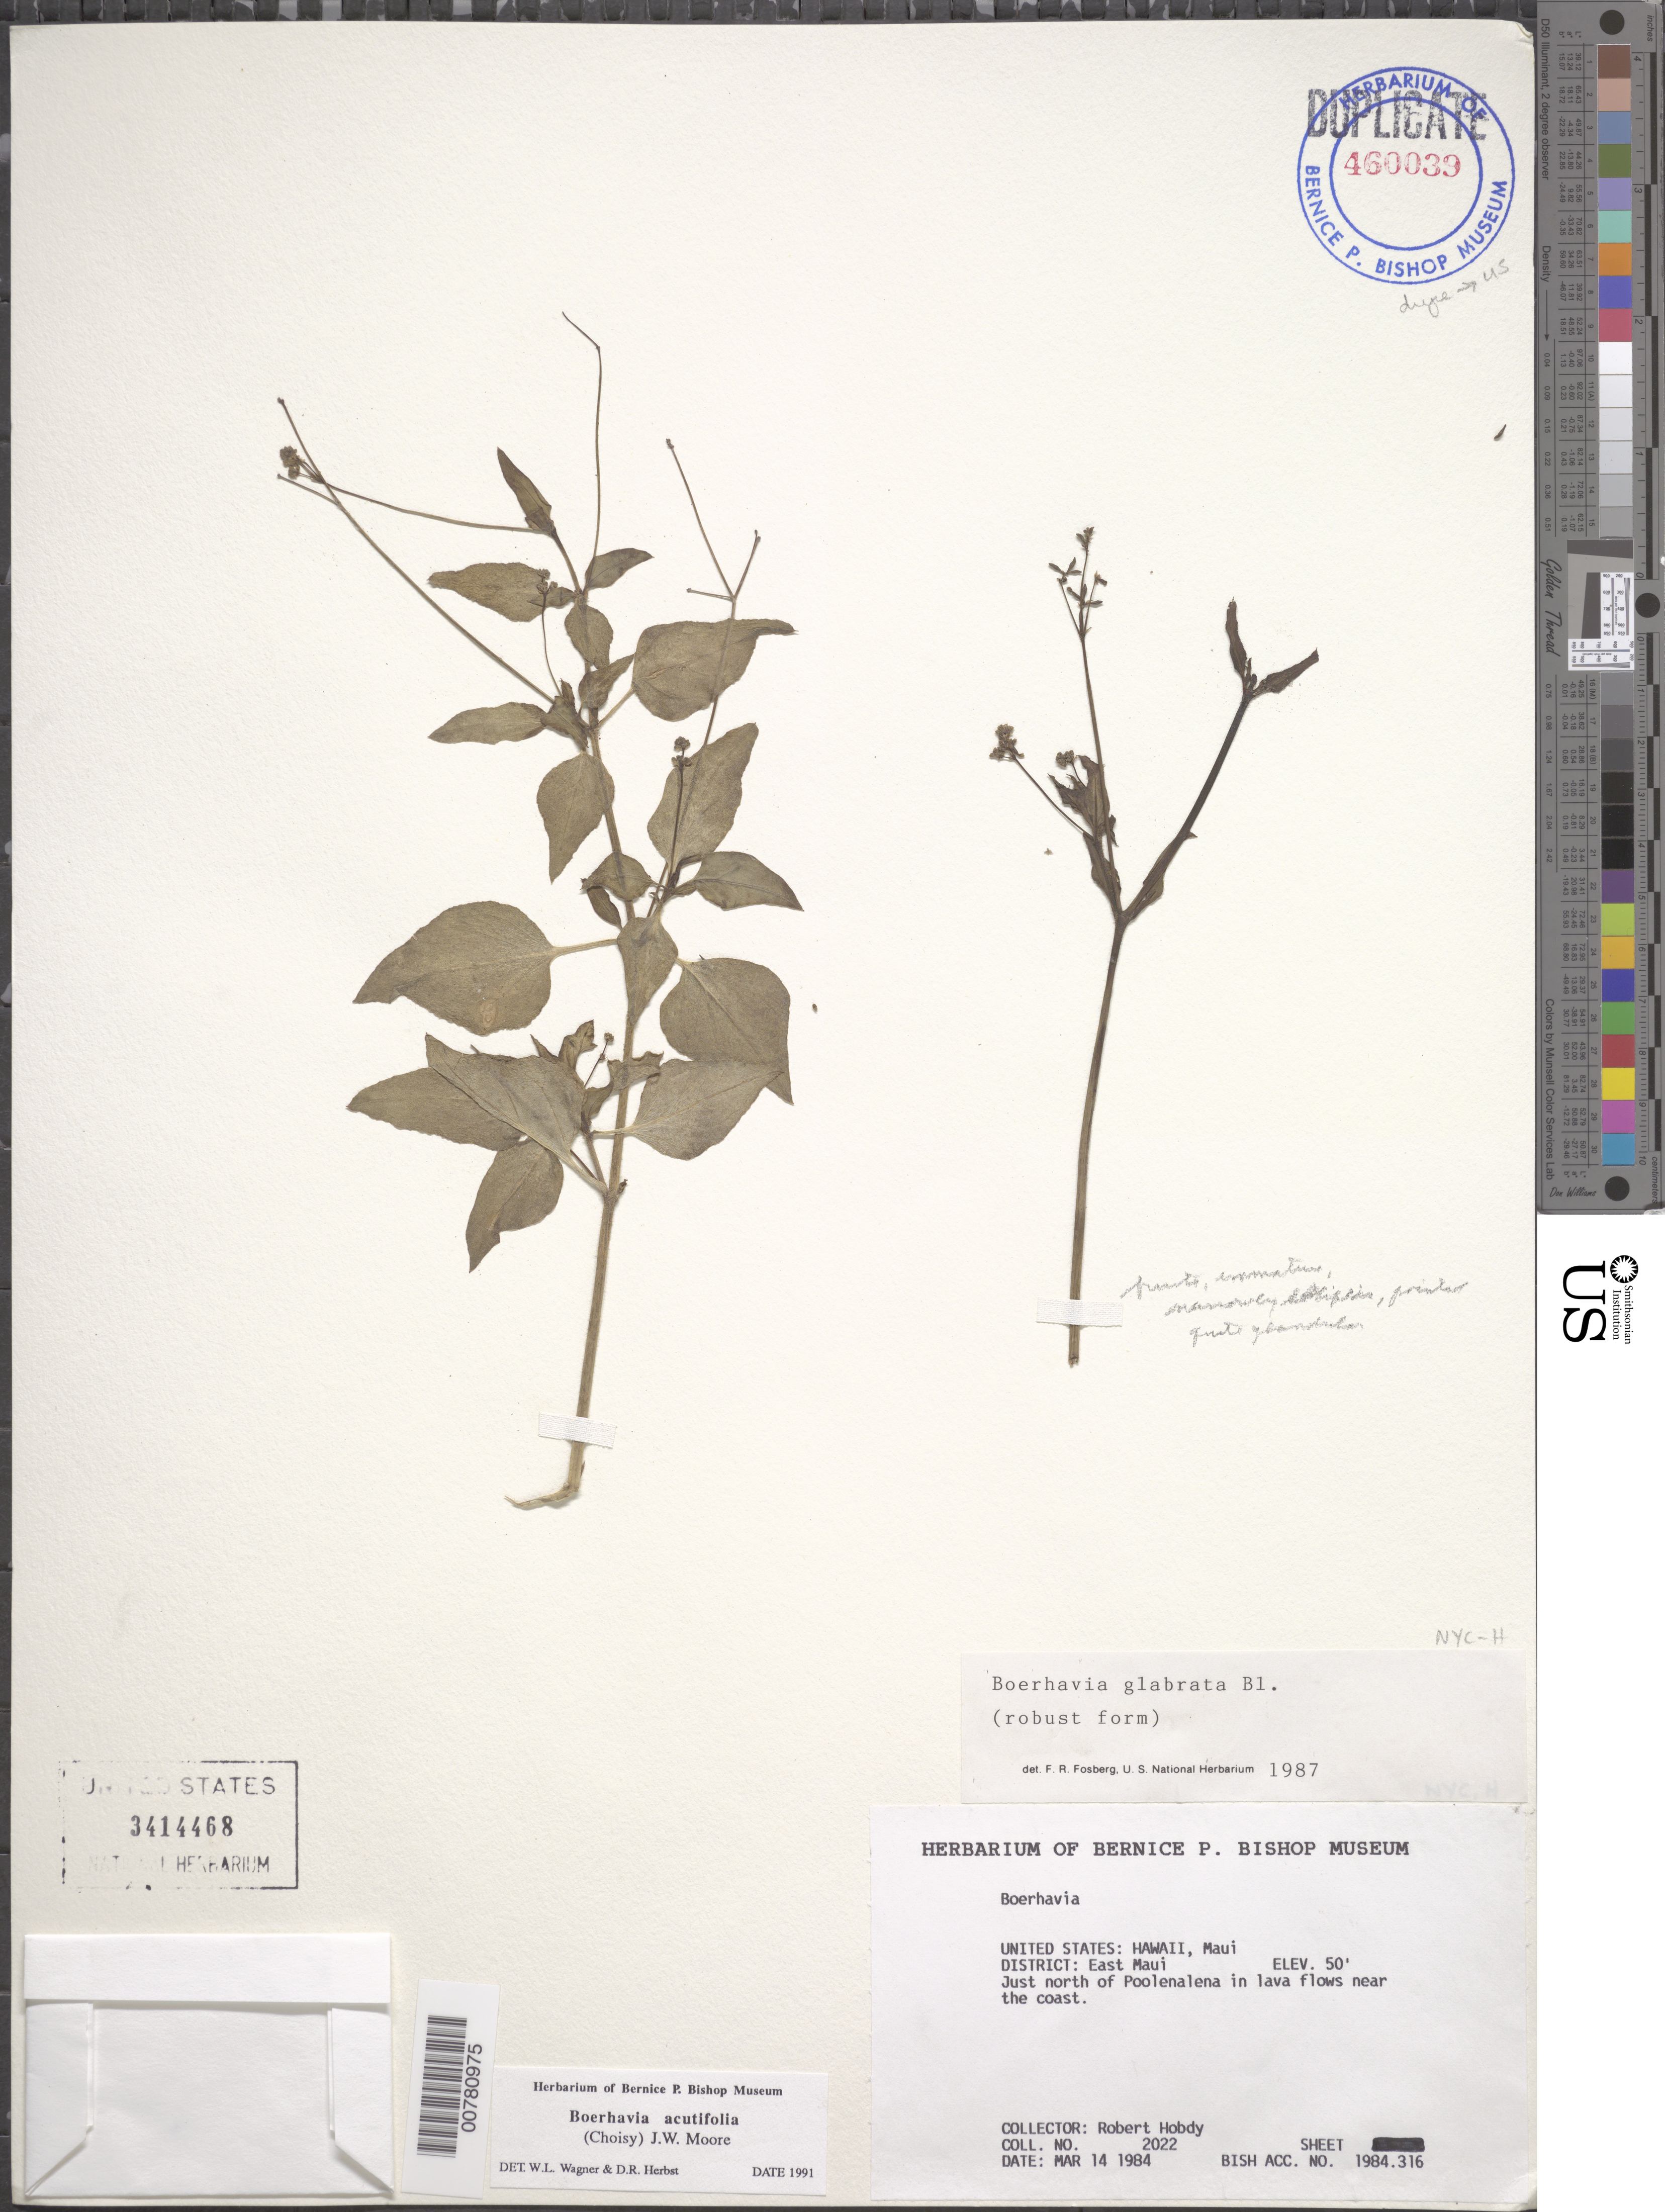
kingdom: Plantae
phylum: Tracheophyta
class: Magnoliopsida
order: Caryophyllales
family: Nyctaginaceae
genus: Boerhavia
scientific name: Boerhavia acutifolia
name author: (Choisy) J.W. Moore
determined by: Wagner, W. L.; Herbst, D. R.; Sohmer, S. H.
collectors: R. Hobdy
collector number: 2022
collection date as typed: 14 Mar 1984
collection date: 1984-03-14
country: United States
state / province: Hawaii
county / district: Maui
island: Maui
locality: just N of Poolenalena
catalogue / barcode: US 3414468